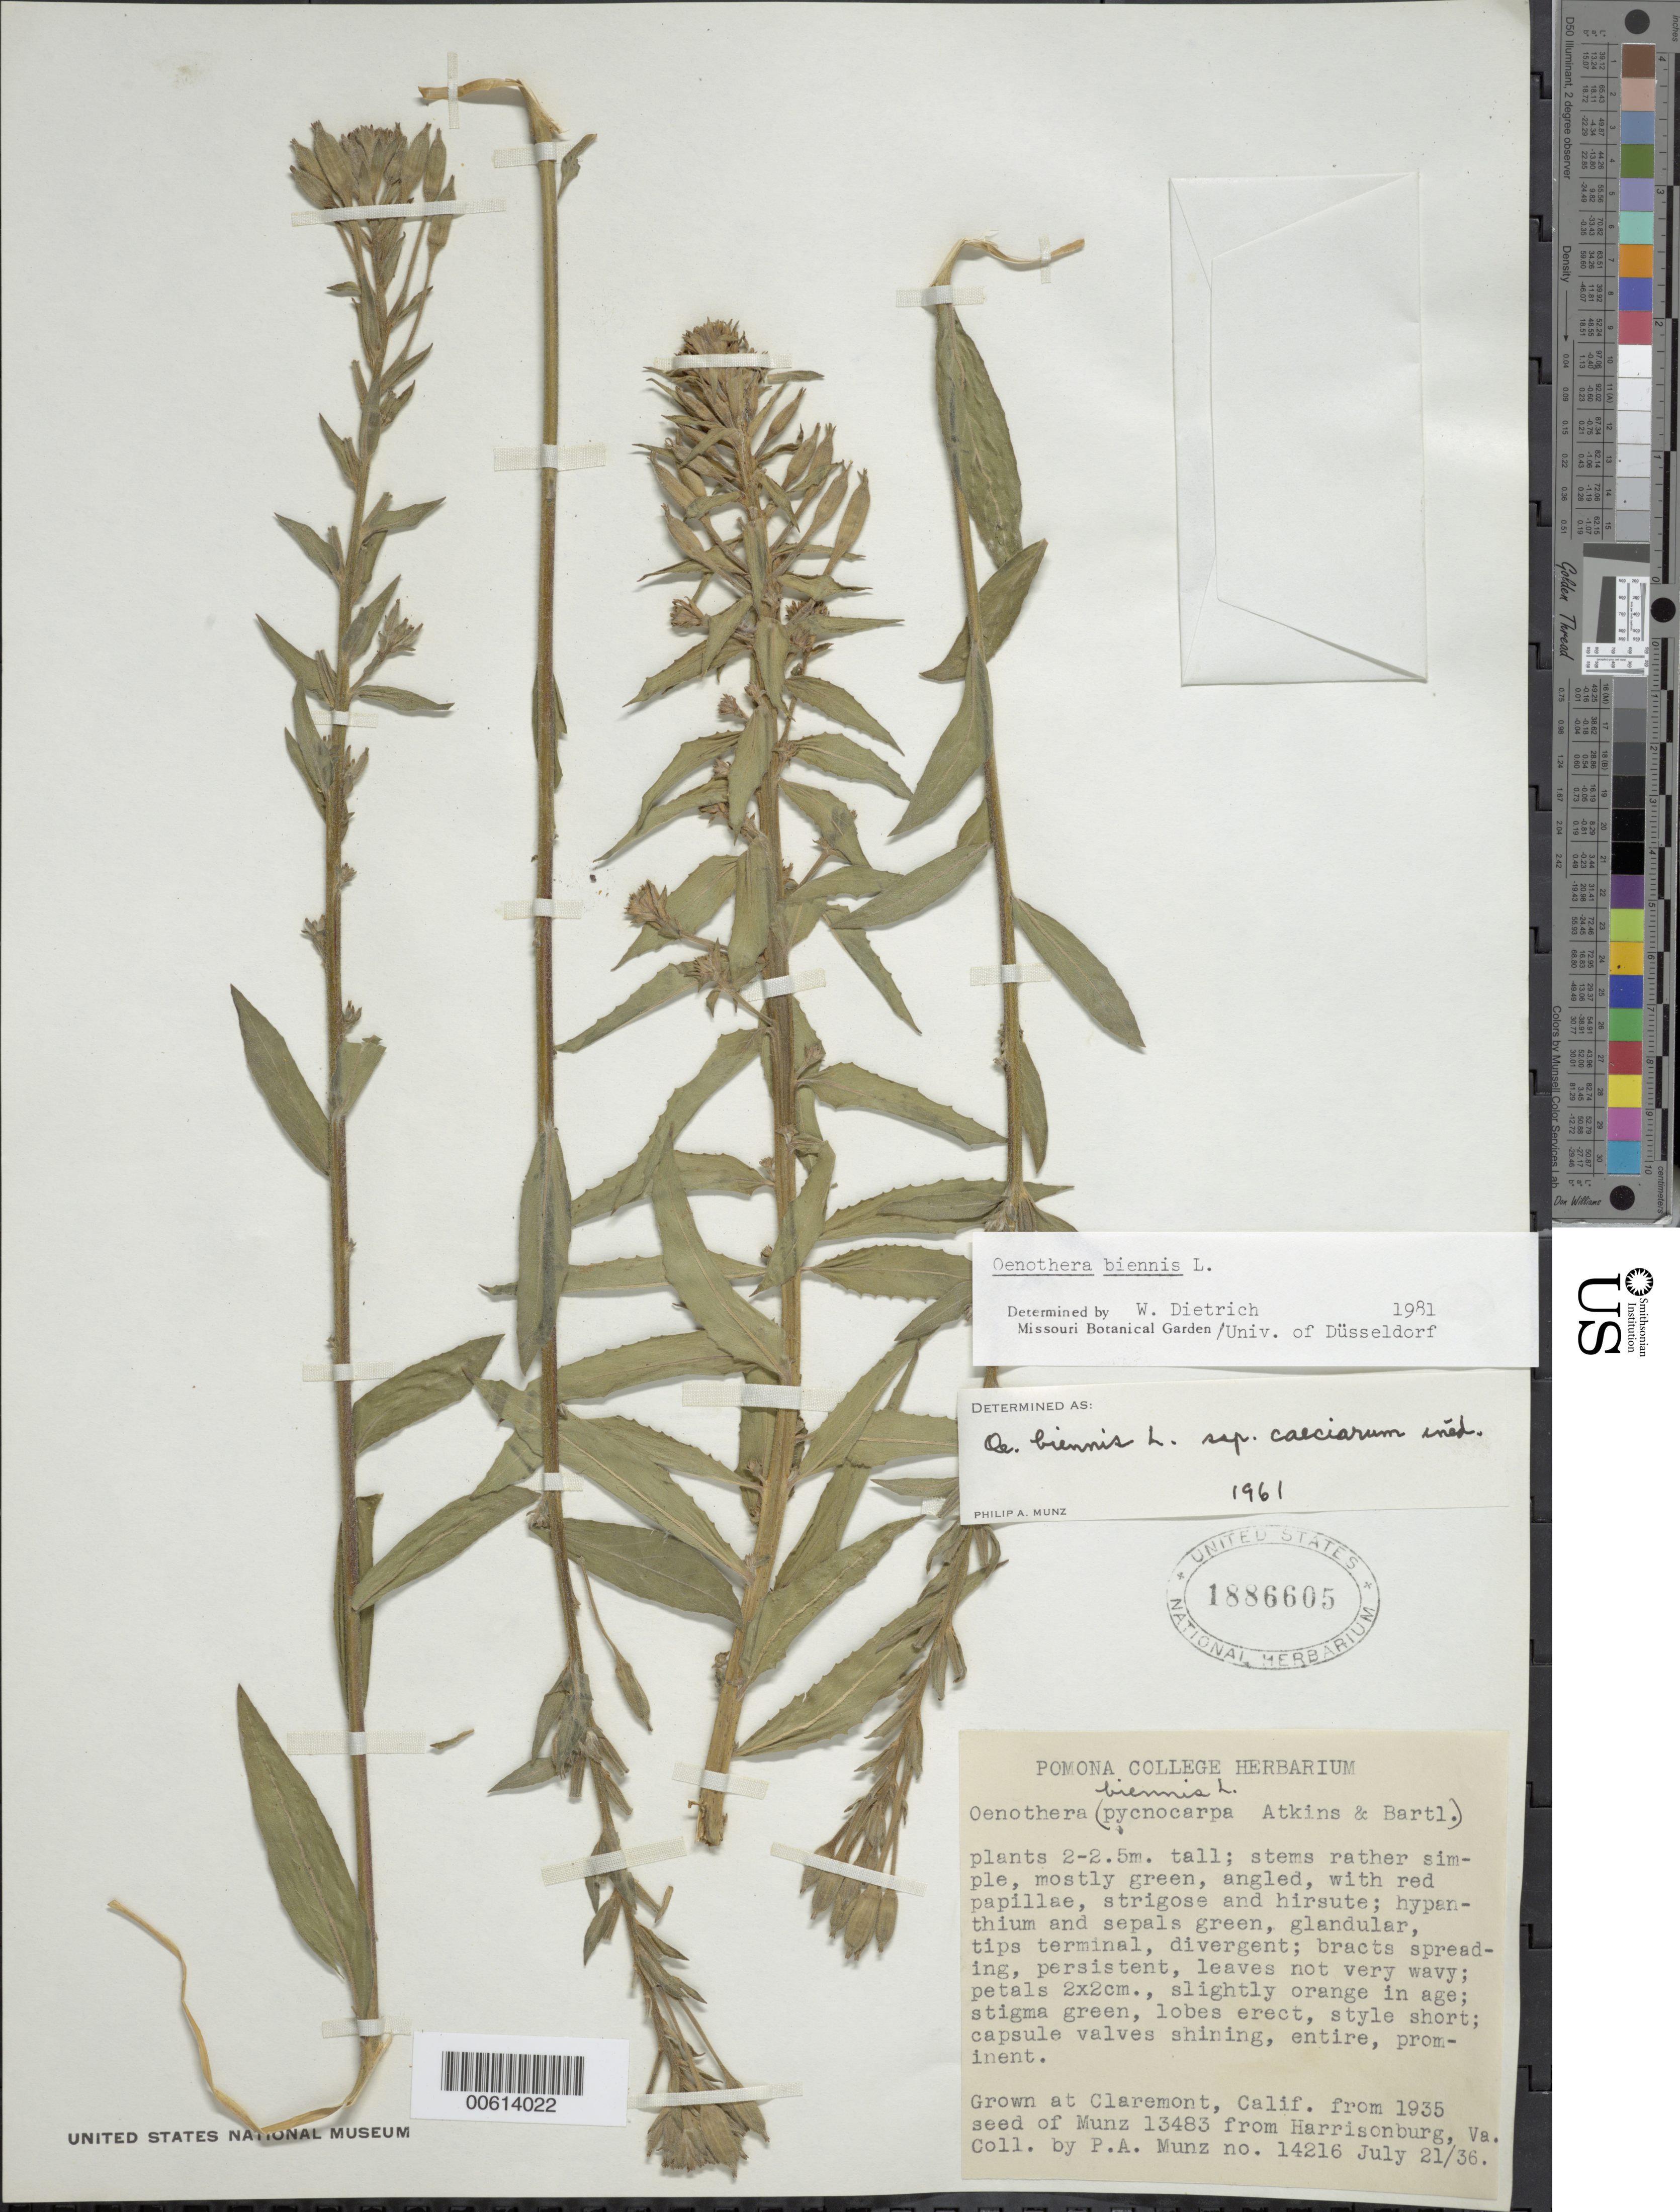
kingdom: Plantae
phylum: Tracheophyta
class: Magnoliopsida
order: Myrtales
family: Onagraceae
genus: Oenothera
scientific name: Oenothera biennis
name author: L.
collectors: P. A. Munz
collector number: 14216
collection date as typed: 21 Jul 1936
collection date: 1936-07-21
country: United States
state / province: California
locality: Claremont, Pomona College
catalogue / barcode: US 1886605